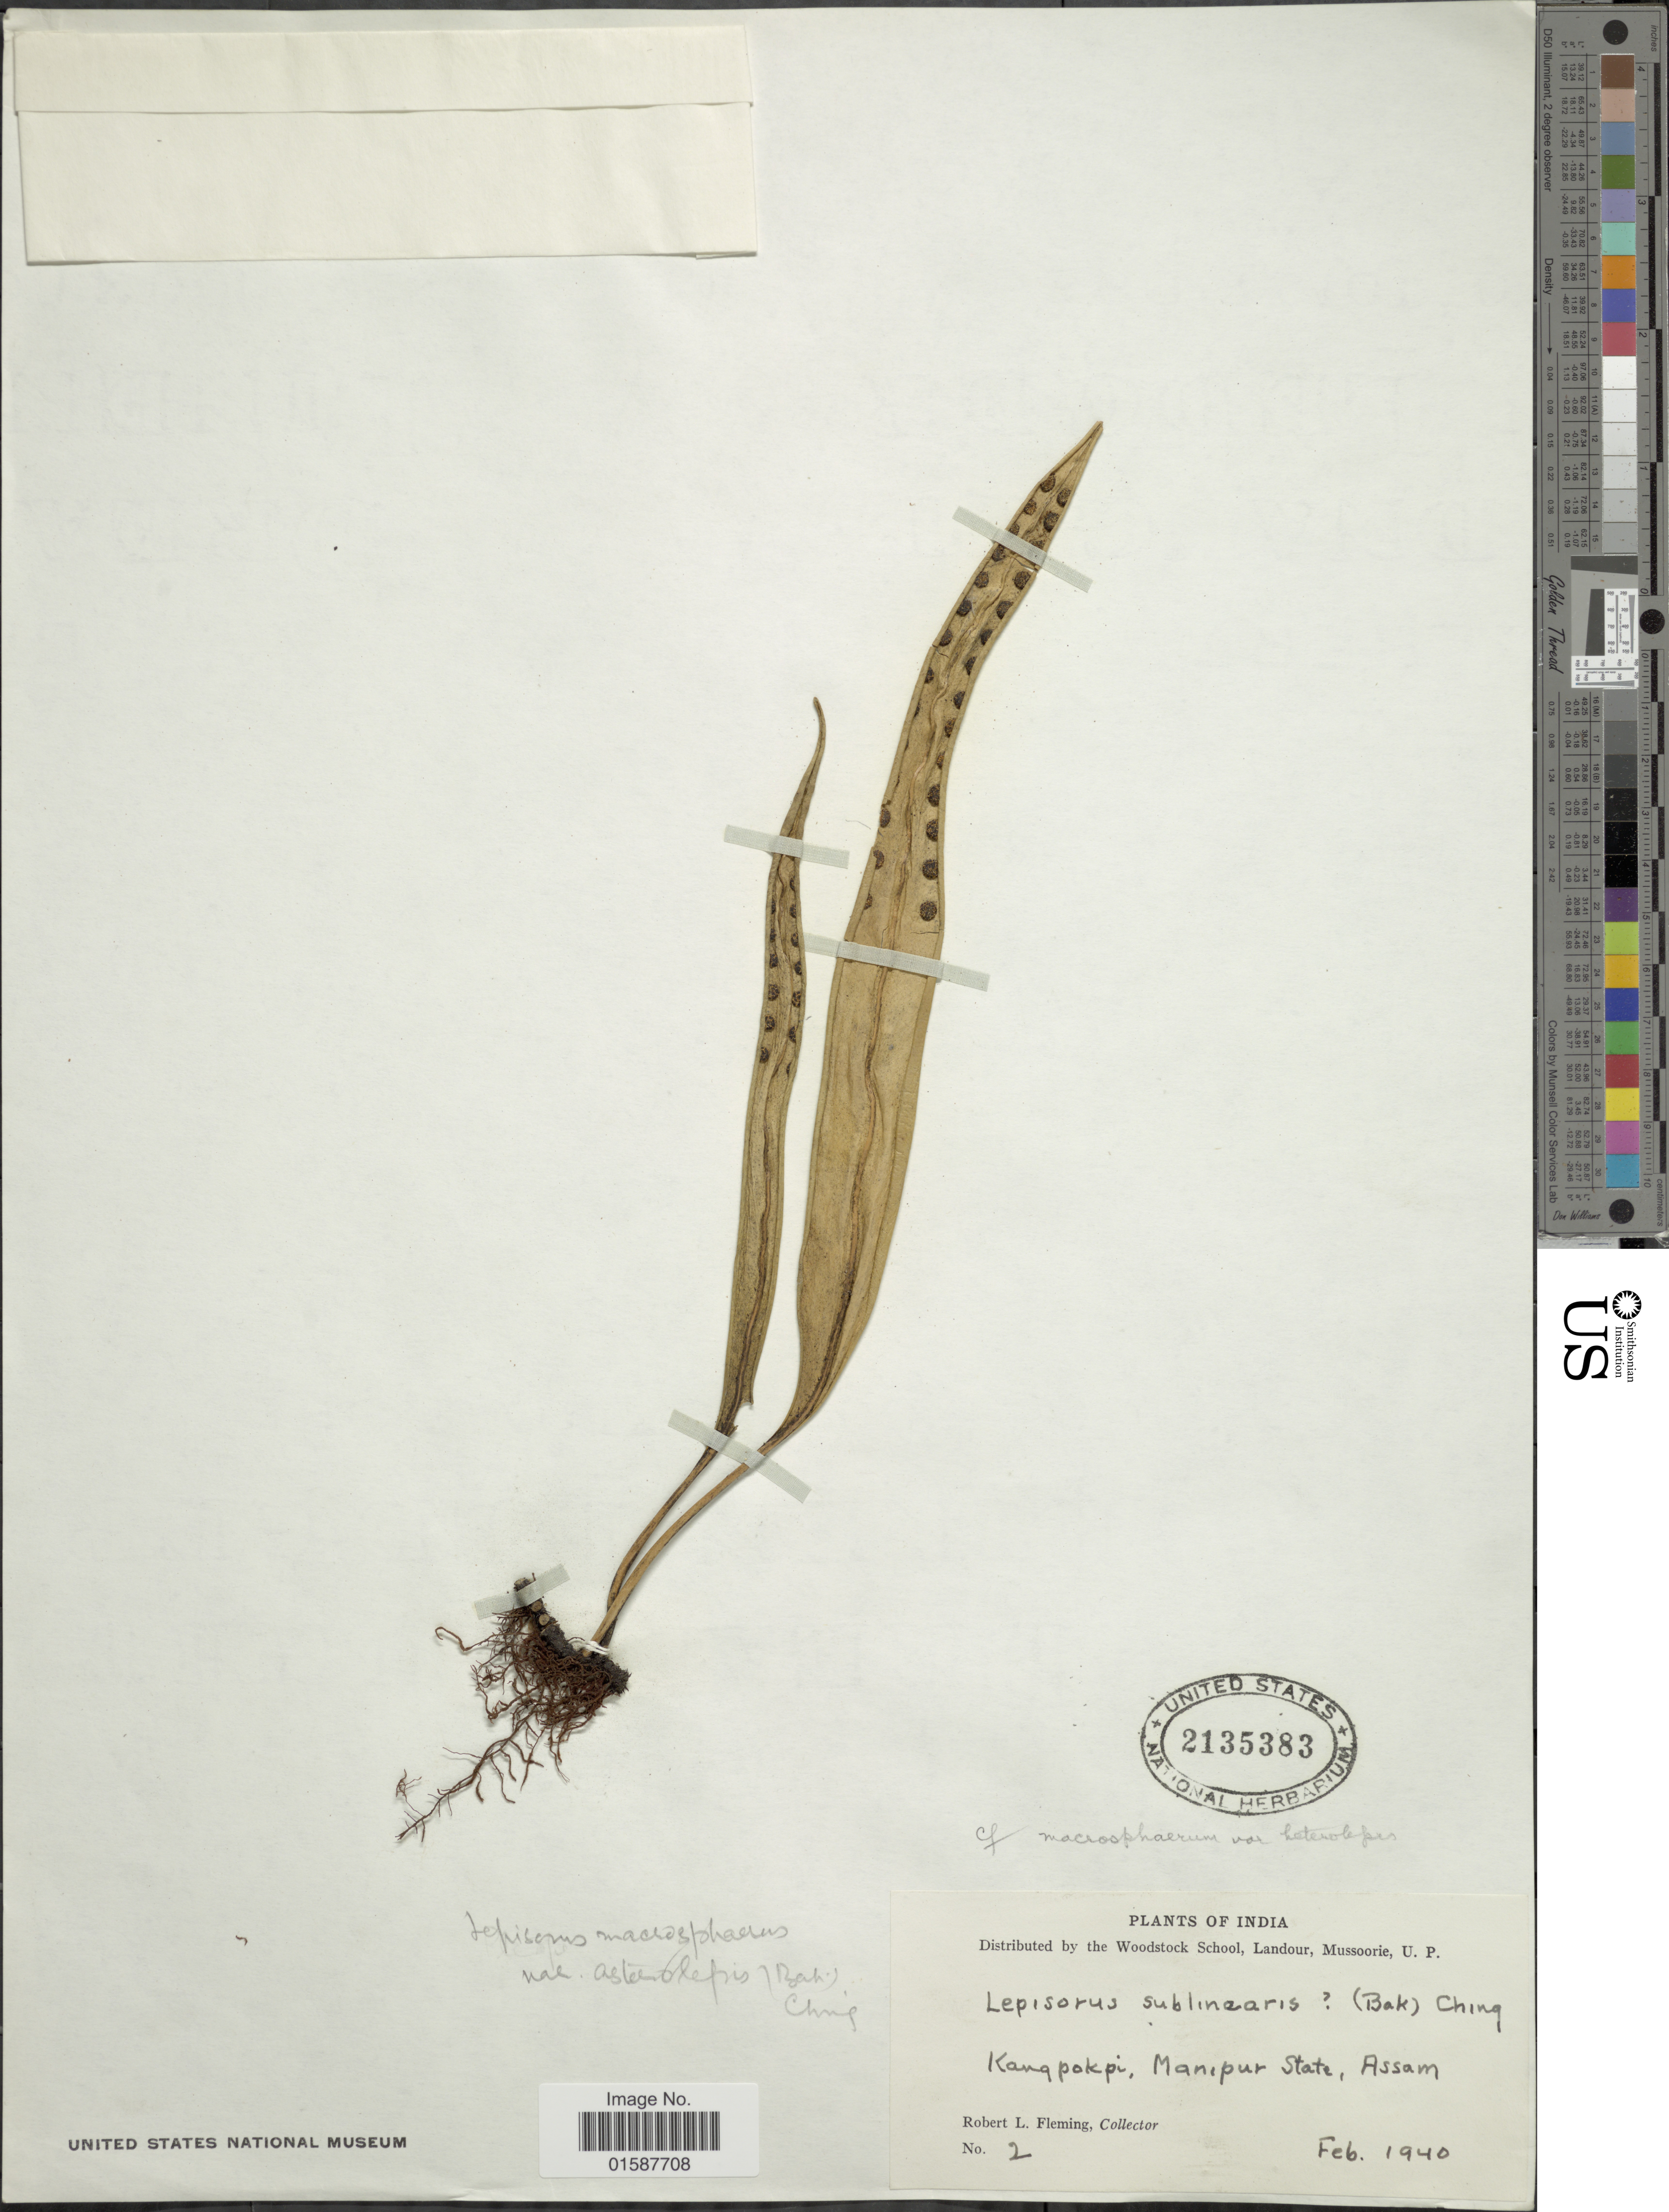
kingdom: Plantae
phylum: Tracheophyta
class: Polypodiopsida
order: Polypodiales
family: Polypodiaceae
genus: Lepisorus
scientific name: Lepisorus macrosphaerus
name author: (Baker) Ching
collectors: R. Fleming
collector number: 2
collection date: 1940-02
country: India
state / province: Manipur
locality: Kangpokpi, Manipur State, Assam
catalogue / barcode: US 2135383